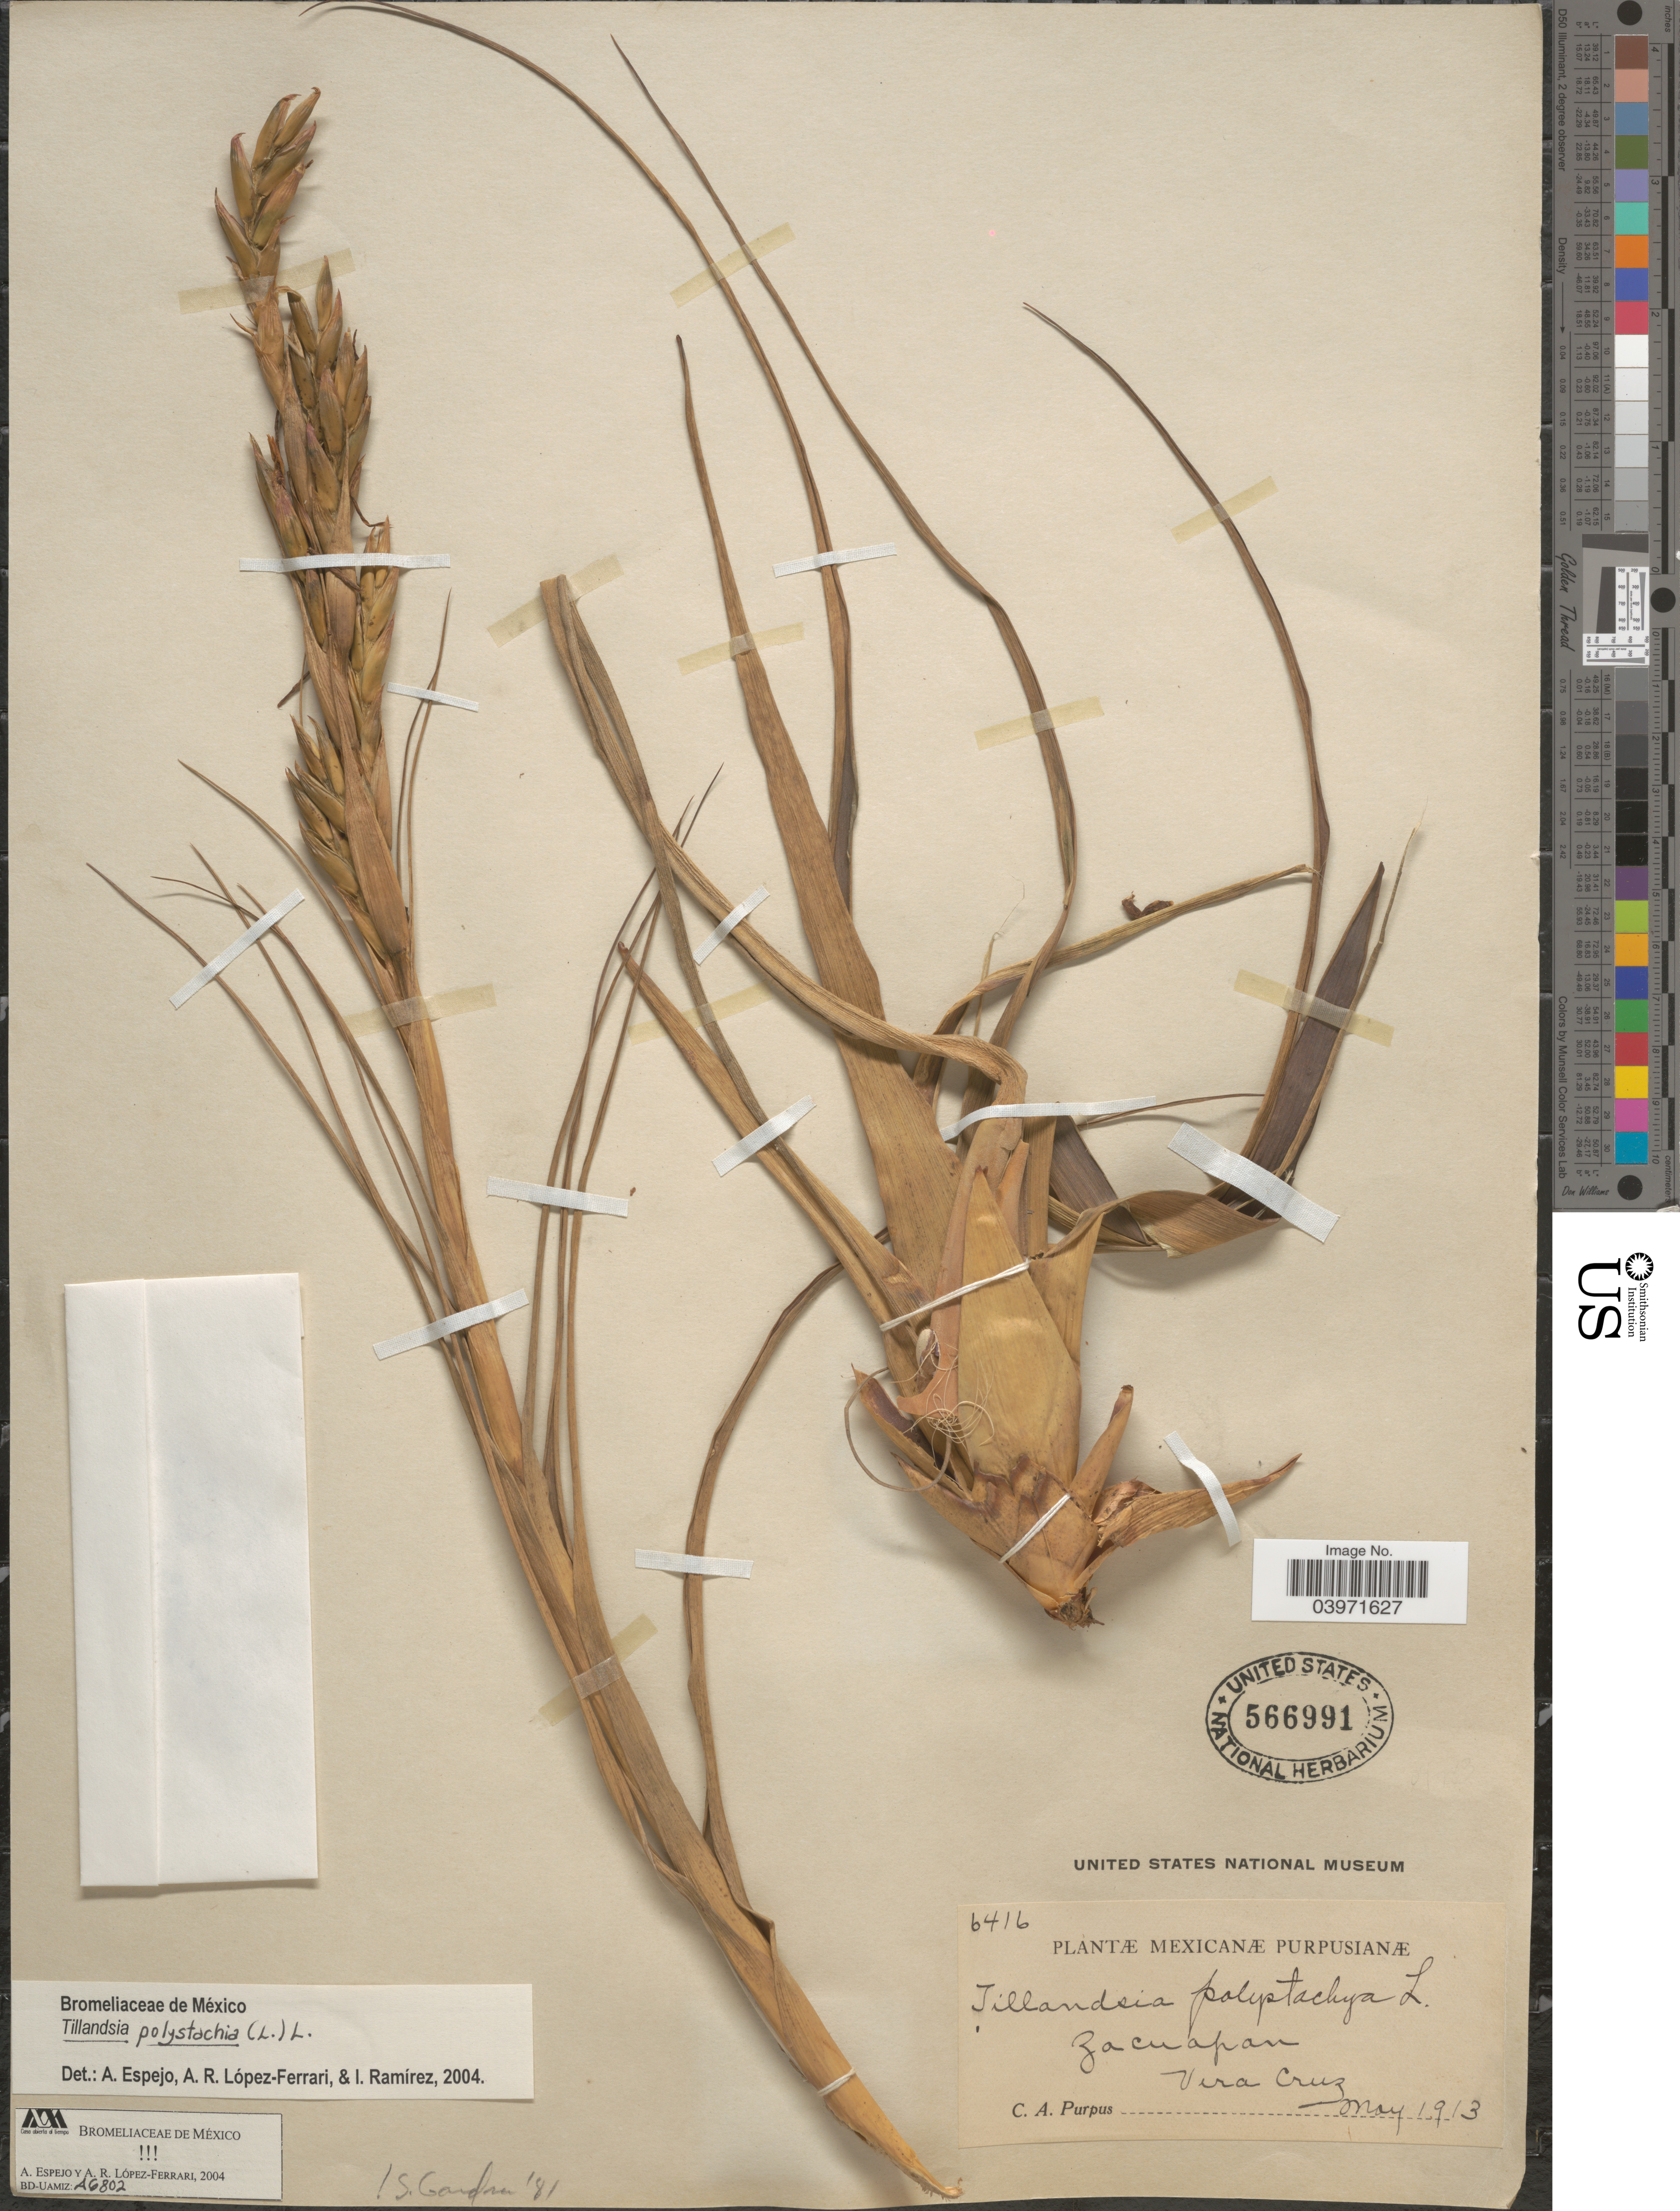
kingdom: Plantae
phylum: Tracheophyta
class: Liliopsida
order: Poales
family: Bromeliaceae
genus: Tillandsia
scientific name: Tillandsia polystachia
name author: (L.) L.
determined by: Espejo, Adolfo; López Ferrari, Ana R.; Ramírez M., Ivon M.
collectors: C. A. Purpus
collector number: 6416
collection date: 1913-05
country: Mexico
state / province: Veracruz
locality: Zacuapan. Vera Cruz.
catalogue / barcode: US 566991